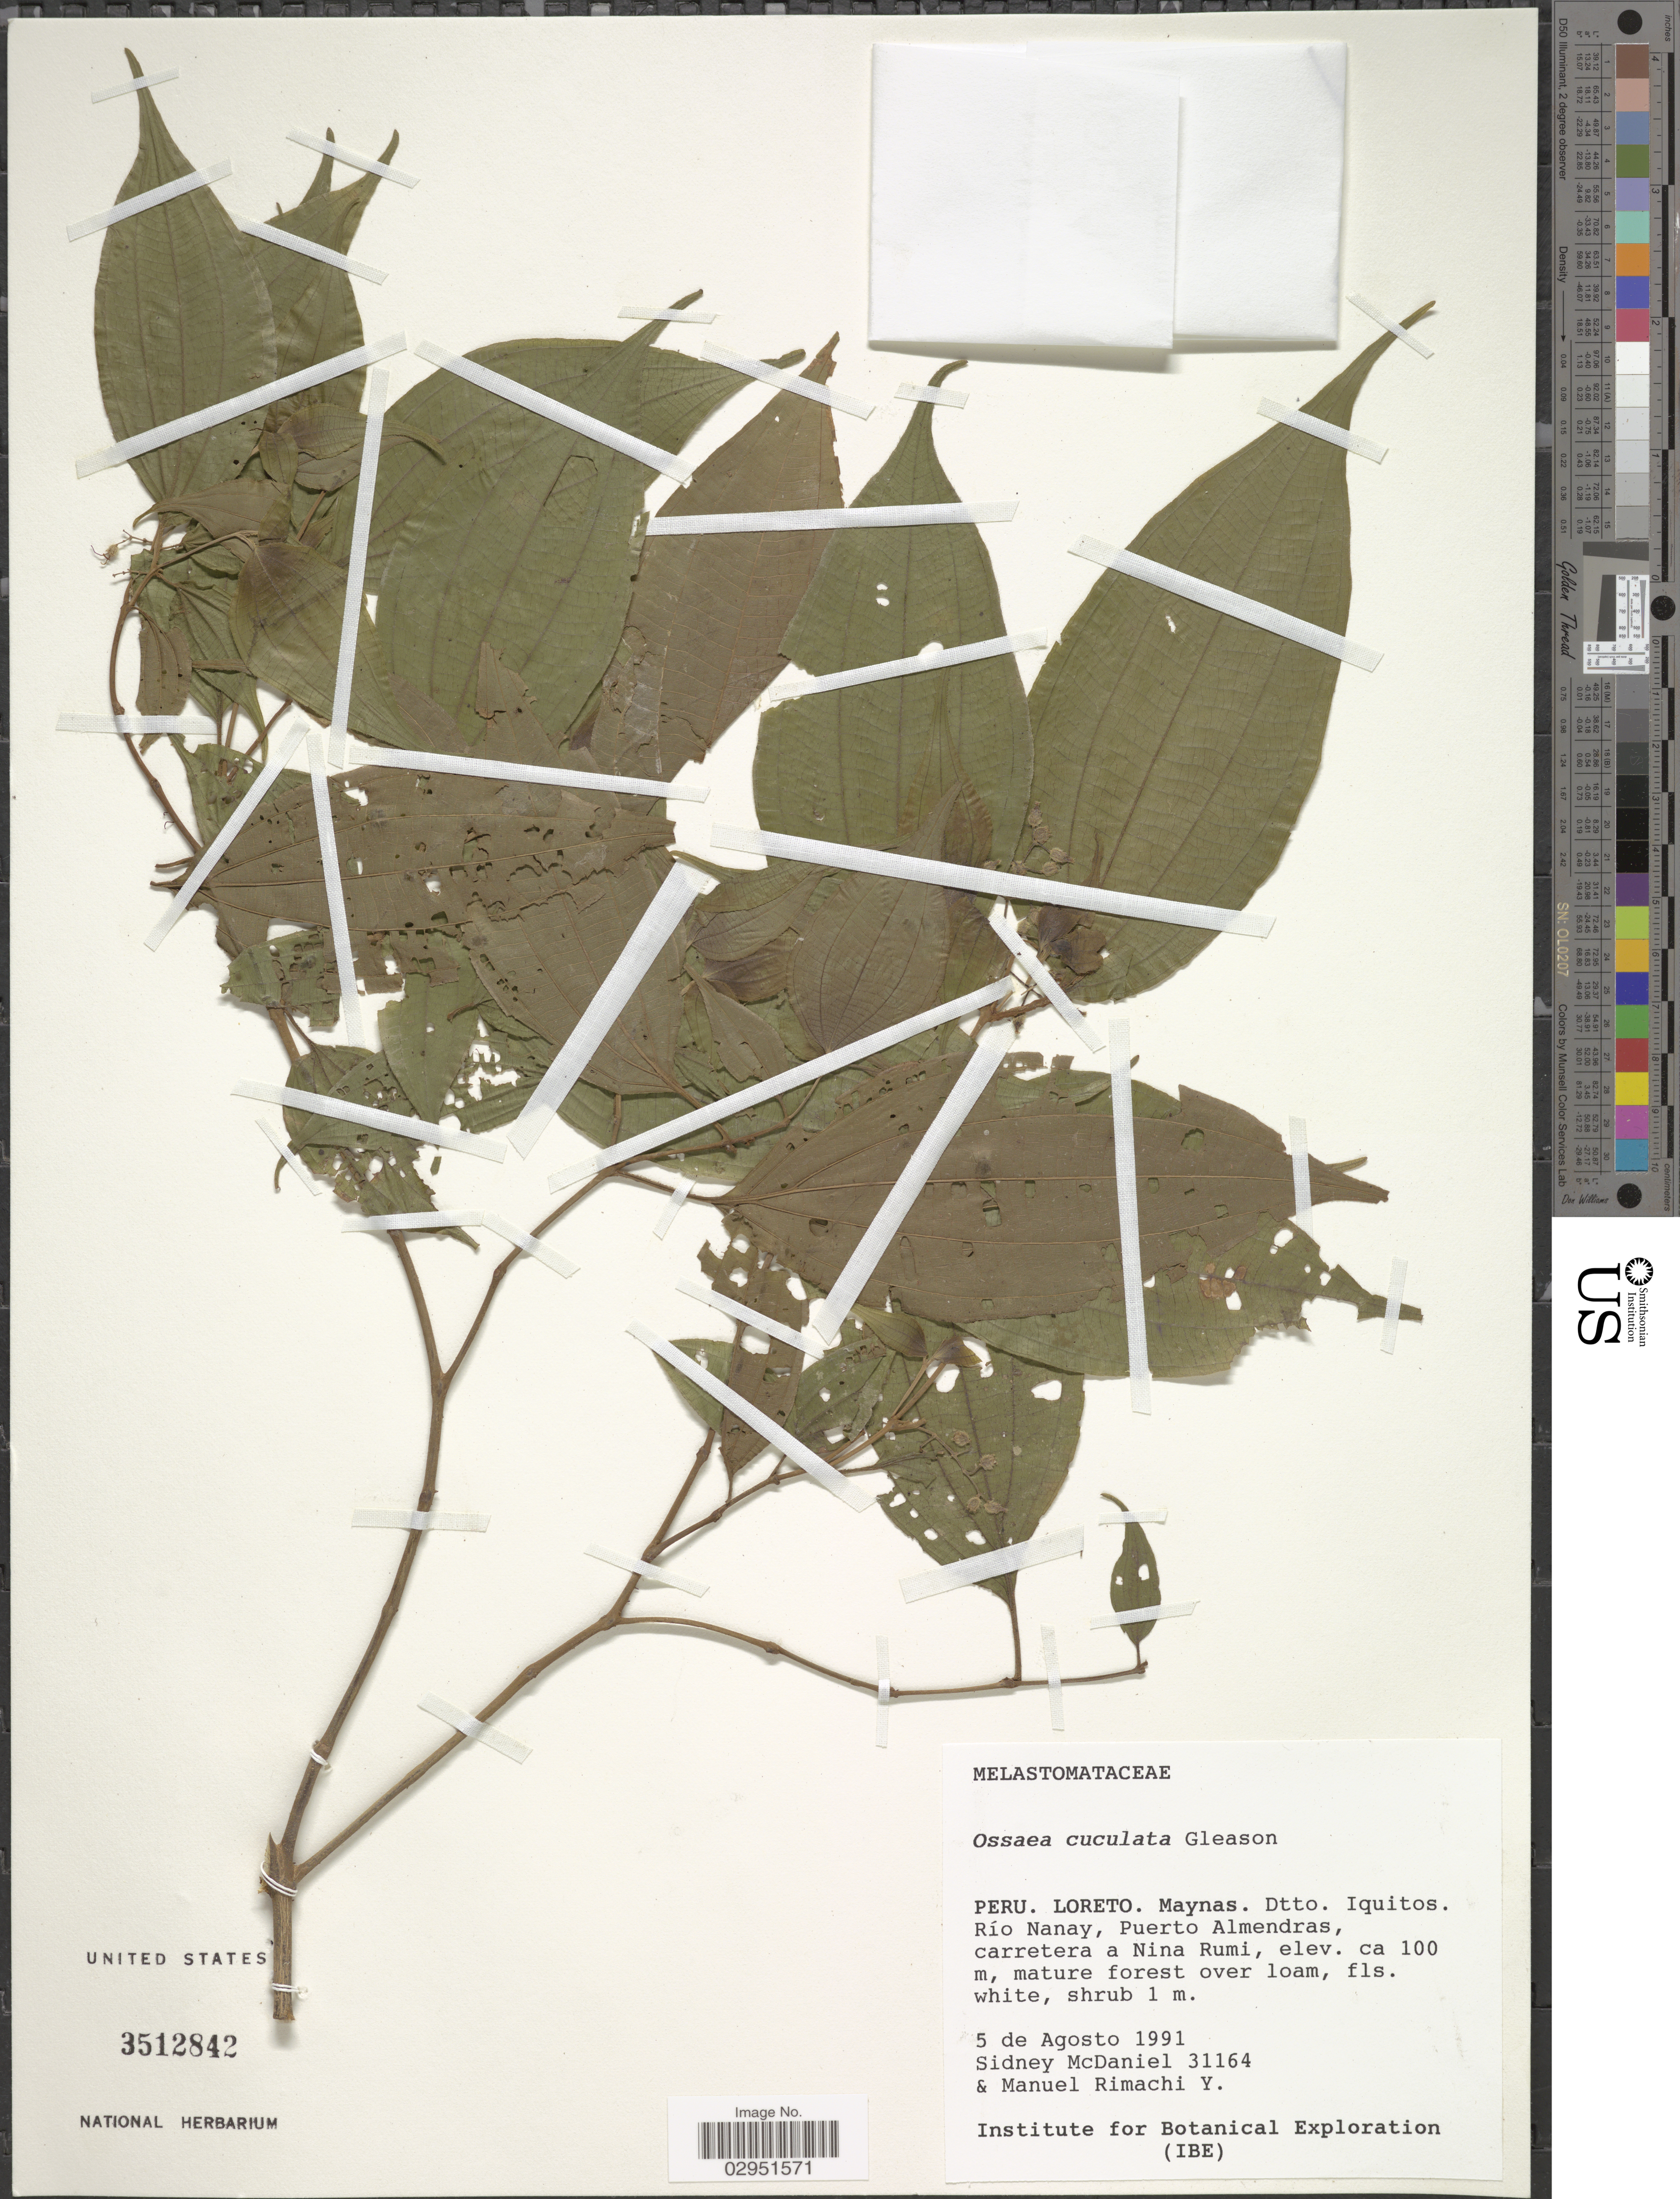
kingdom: Plantae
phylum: Tracheophyta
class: Magnoliopsida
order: Myrtales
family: Melastomataceae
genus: Ossaea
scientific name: Ossaea cucullata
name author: Gleason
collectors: S. McDaniel & M. Rimachi Y.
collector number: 31164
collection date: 1991-08-05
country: Peru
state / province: Loreto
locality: Maynas. Dtto. Iquitos. Río Nanay, Puerto Almendras, carretera a Nina Rumi.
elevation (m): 100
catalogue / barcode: US 3512842